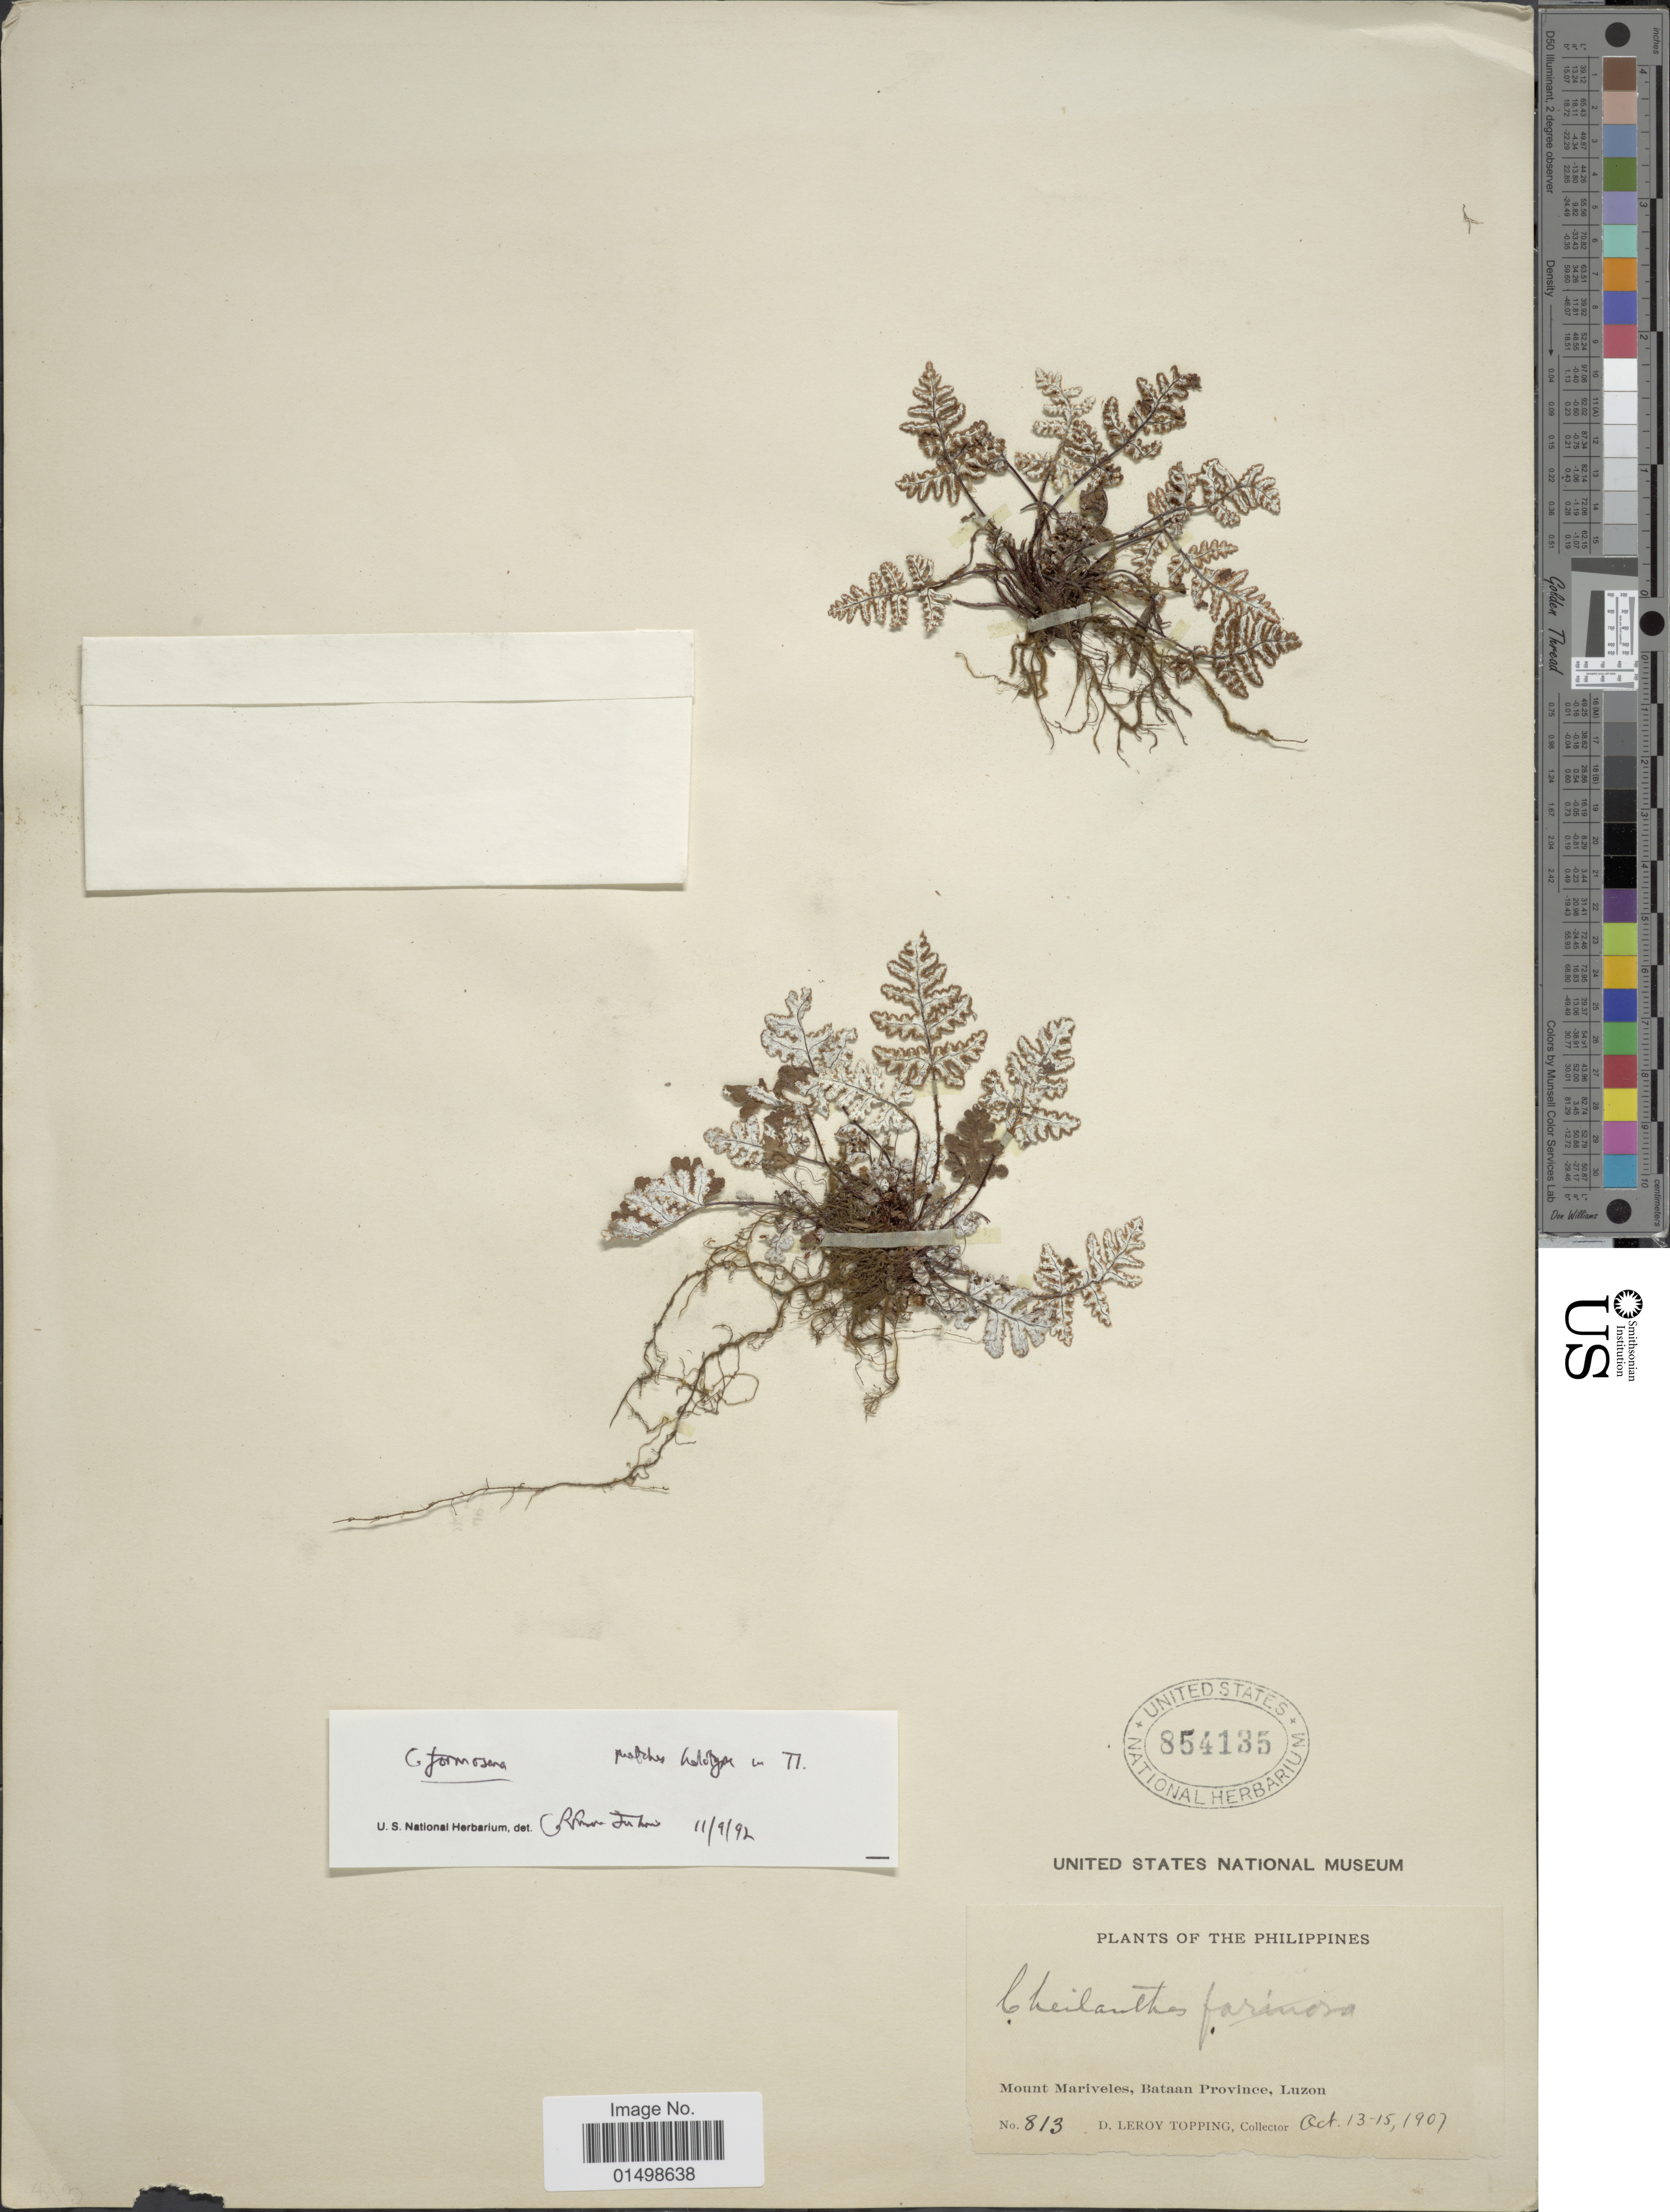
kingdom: Plantae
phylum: Tracheophyta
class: Polypodiopsida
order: Polypodiales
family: Pteridaceae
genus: Aleuritopteris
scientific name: Aleuritopteris farinosa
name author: (Forssk.) Fée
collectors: D. L. Topping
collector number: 813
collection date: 1907-10-13/1907-10-15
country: Philippines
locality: Mount Mariveles, Bataan Province, Luzon.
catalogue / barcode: US 854135